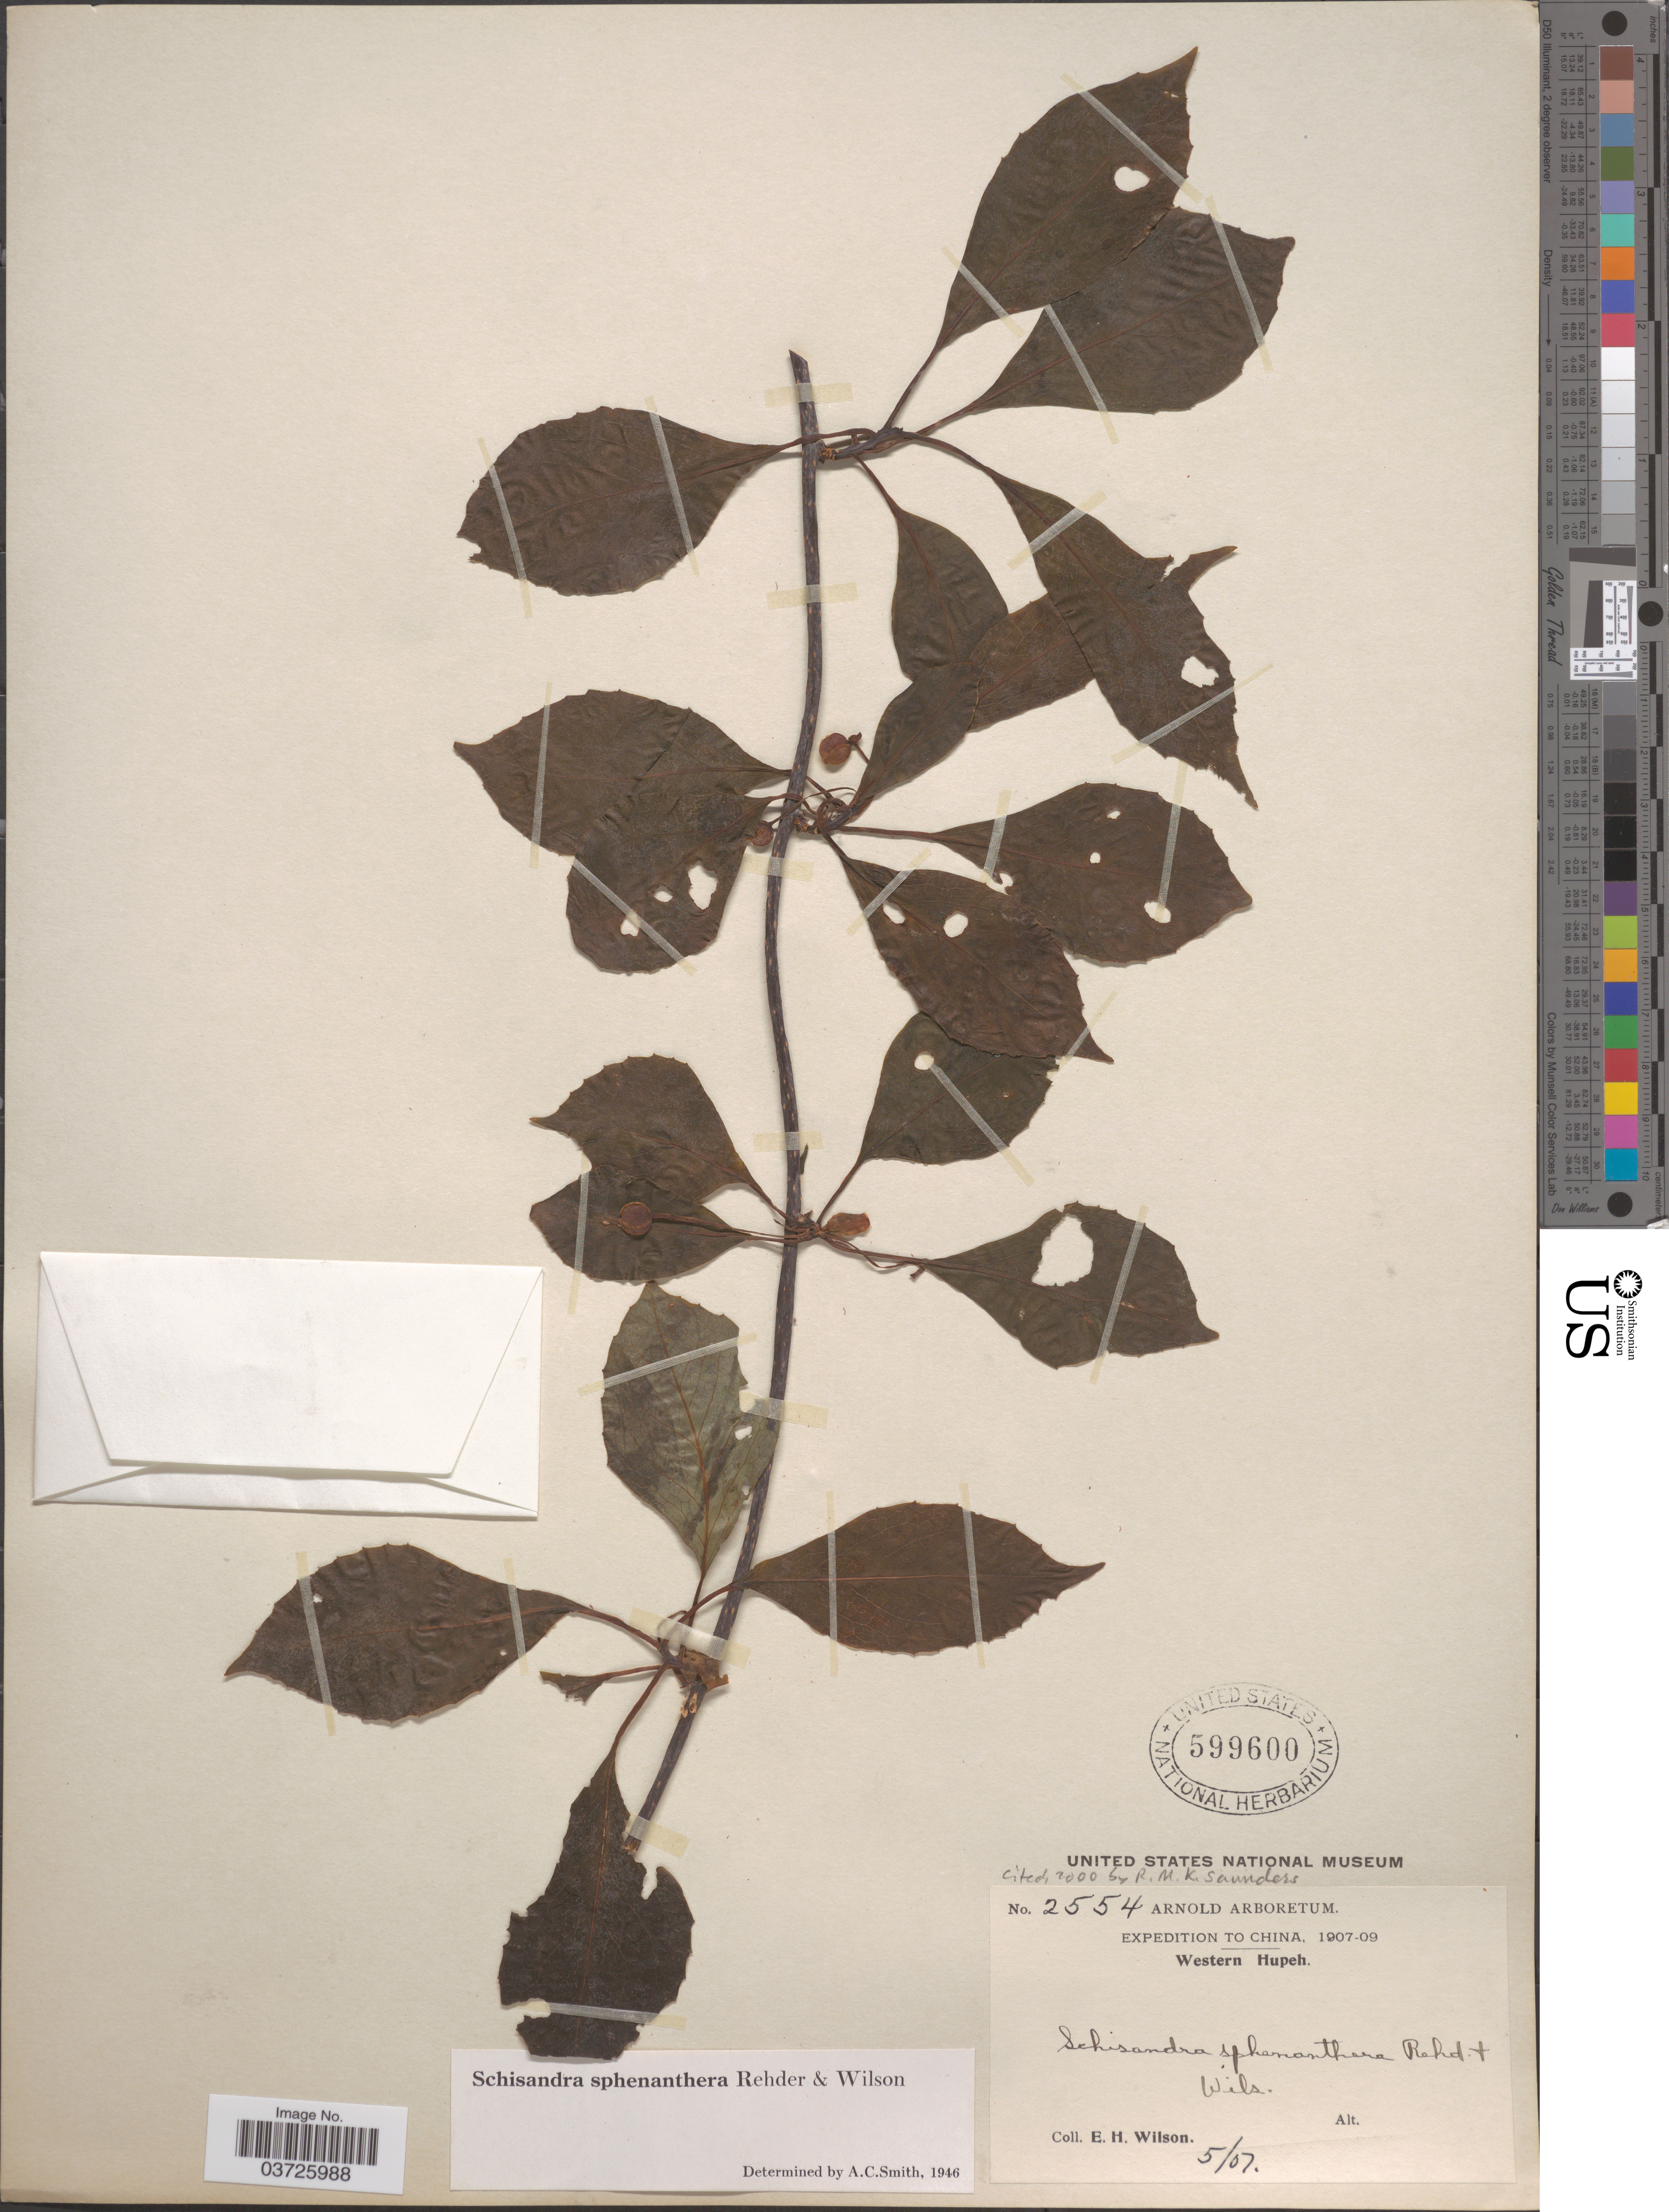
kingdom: Plantae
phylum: Tracheophyta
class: Magnoliopsida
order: Austrobaileyales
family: Schisandraceae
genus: Schisandra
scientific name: Schisandra elongata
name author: (Blume) Baill.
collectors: E. Wilson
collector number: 2554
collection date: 1907-05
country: China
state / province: Hubei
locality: Western Hupeh.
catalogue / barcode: US 599600